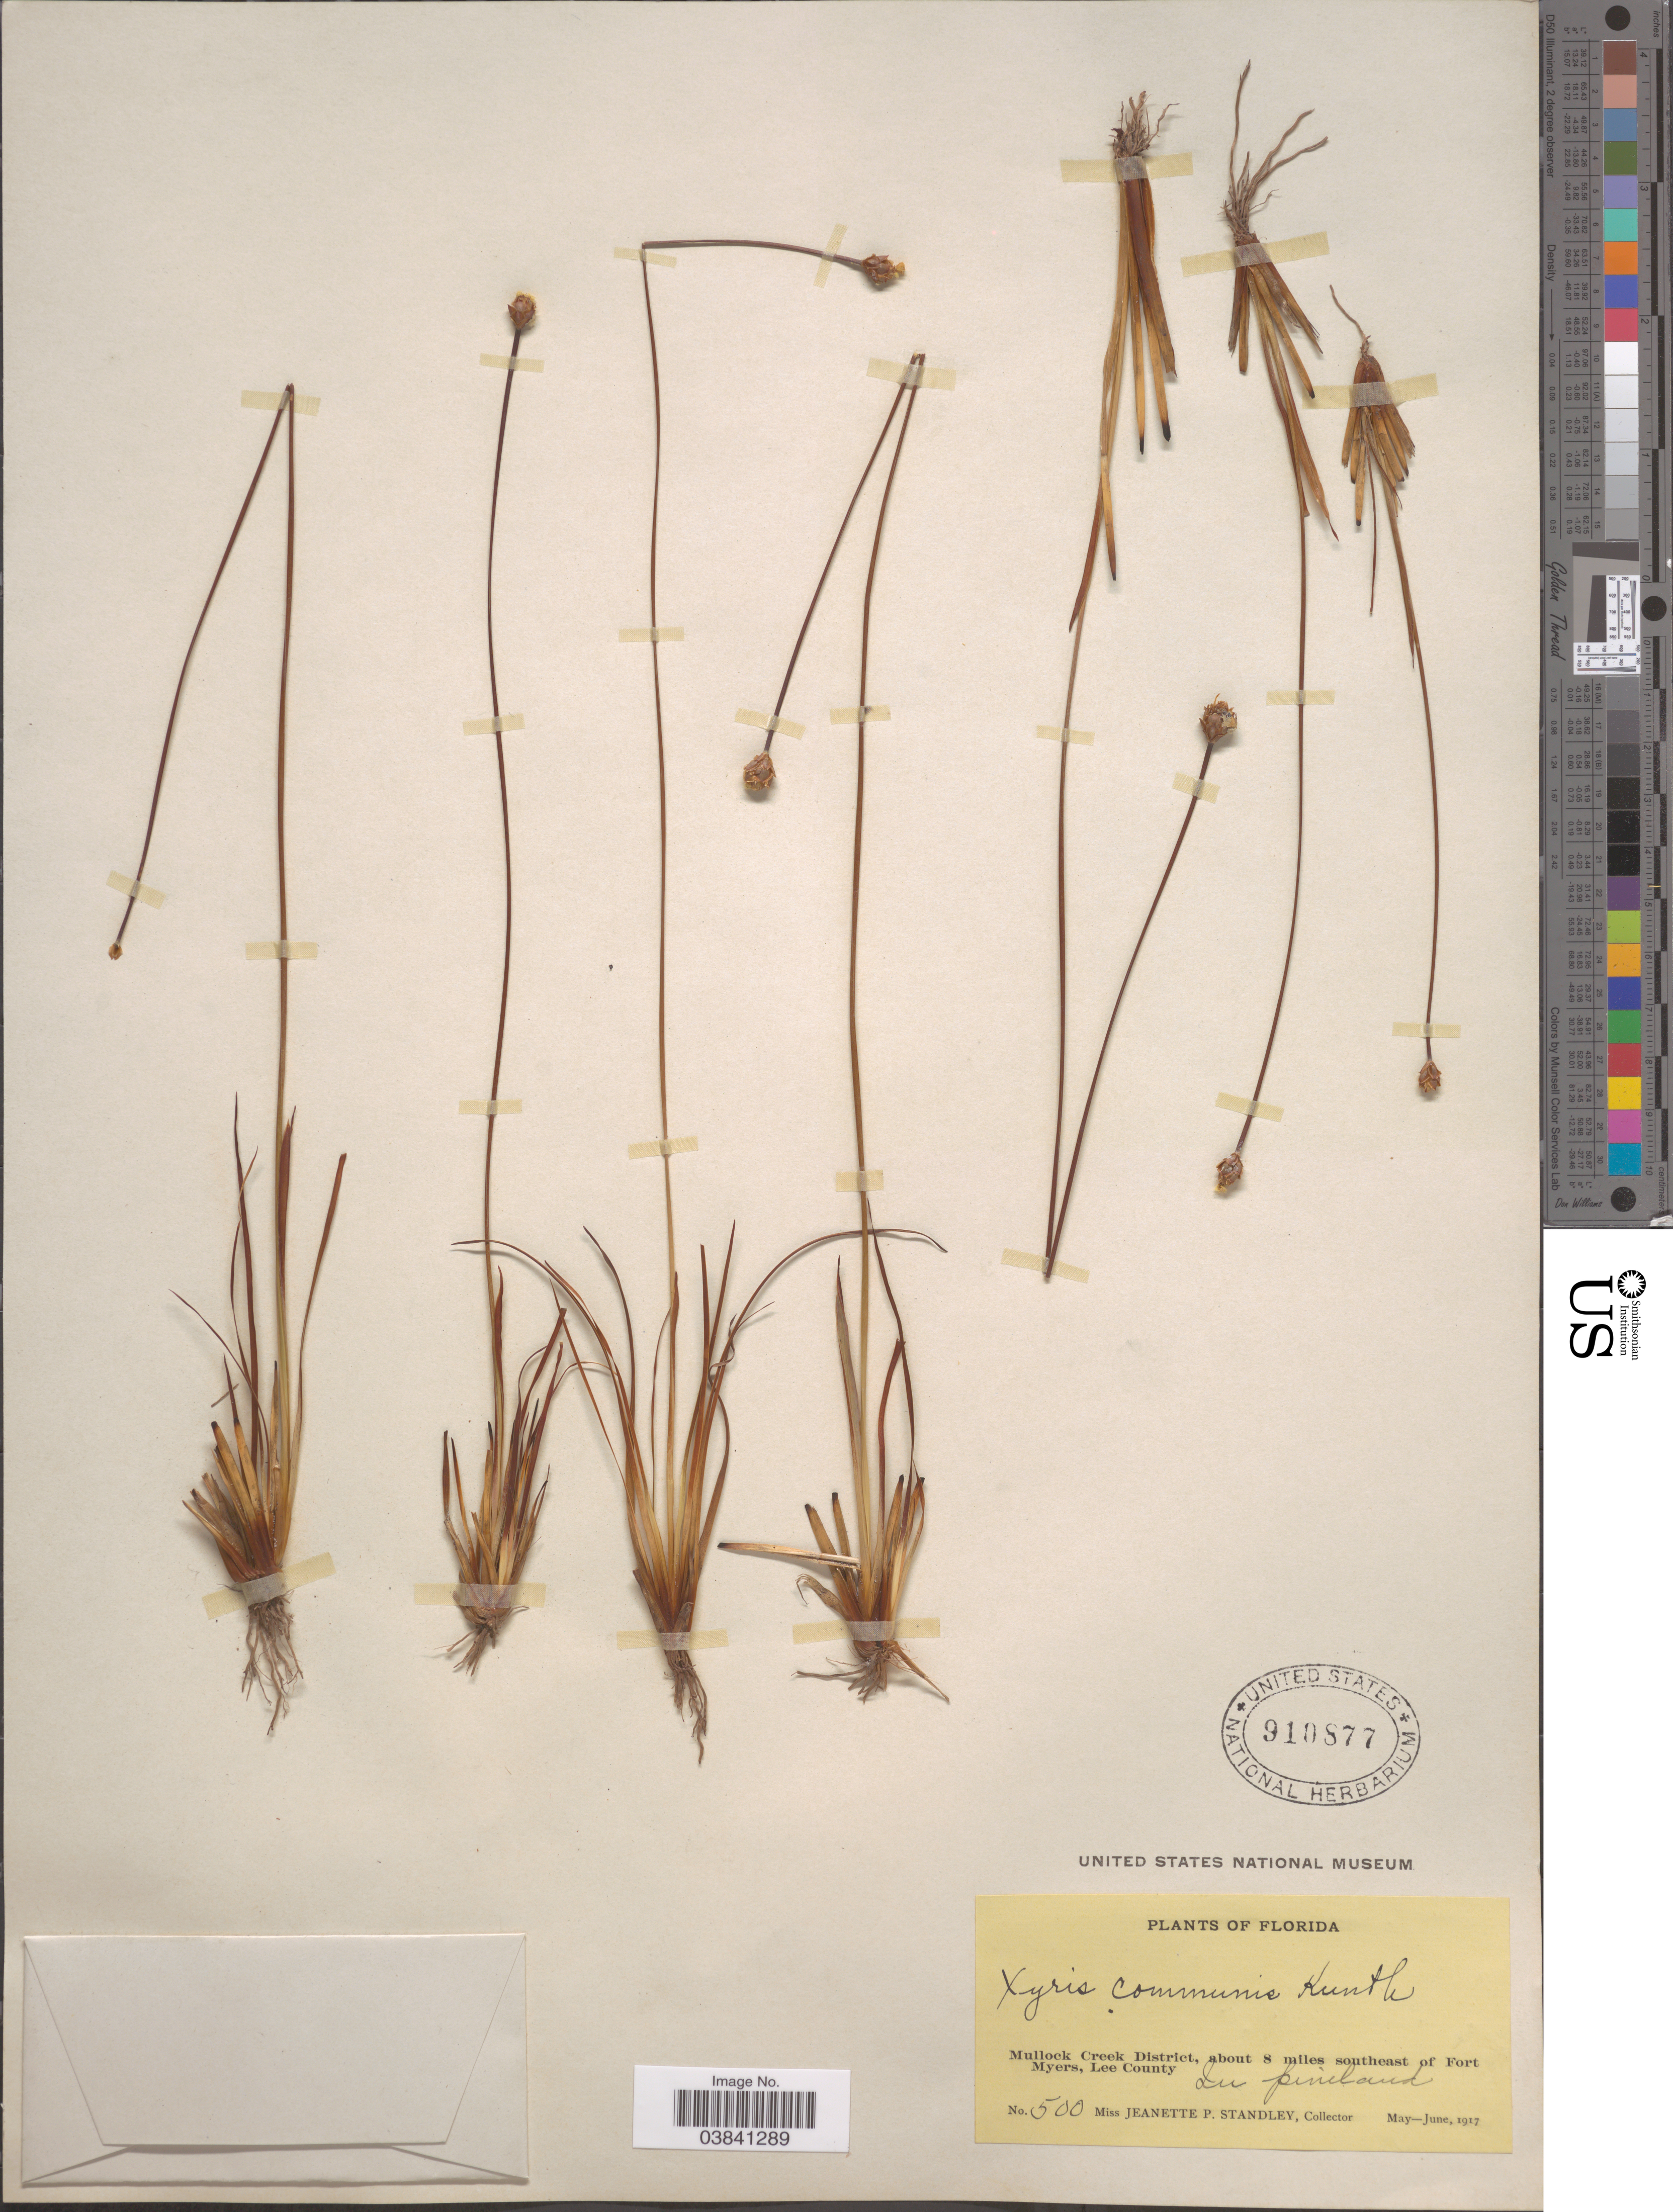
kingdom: Plantae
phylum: Tracheophyta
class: Liliopsida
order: Poales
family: Xyridaceae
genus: Xyris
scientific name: Xyris elliottii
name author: Chapm.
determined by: Strong, Mark T., (BOT), Smithsonian Institution - National Museum of Natural History (UNITED STATES)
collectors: J. P. Standley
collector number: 500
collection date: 1917-05/1917-06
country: United States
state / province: Florida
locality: Mullock Creek District, about 8 miles southeast of Fort Myers, Lee County. In pineland.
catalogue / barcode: US 910877